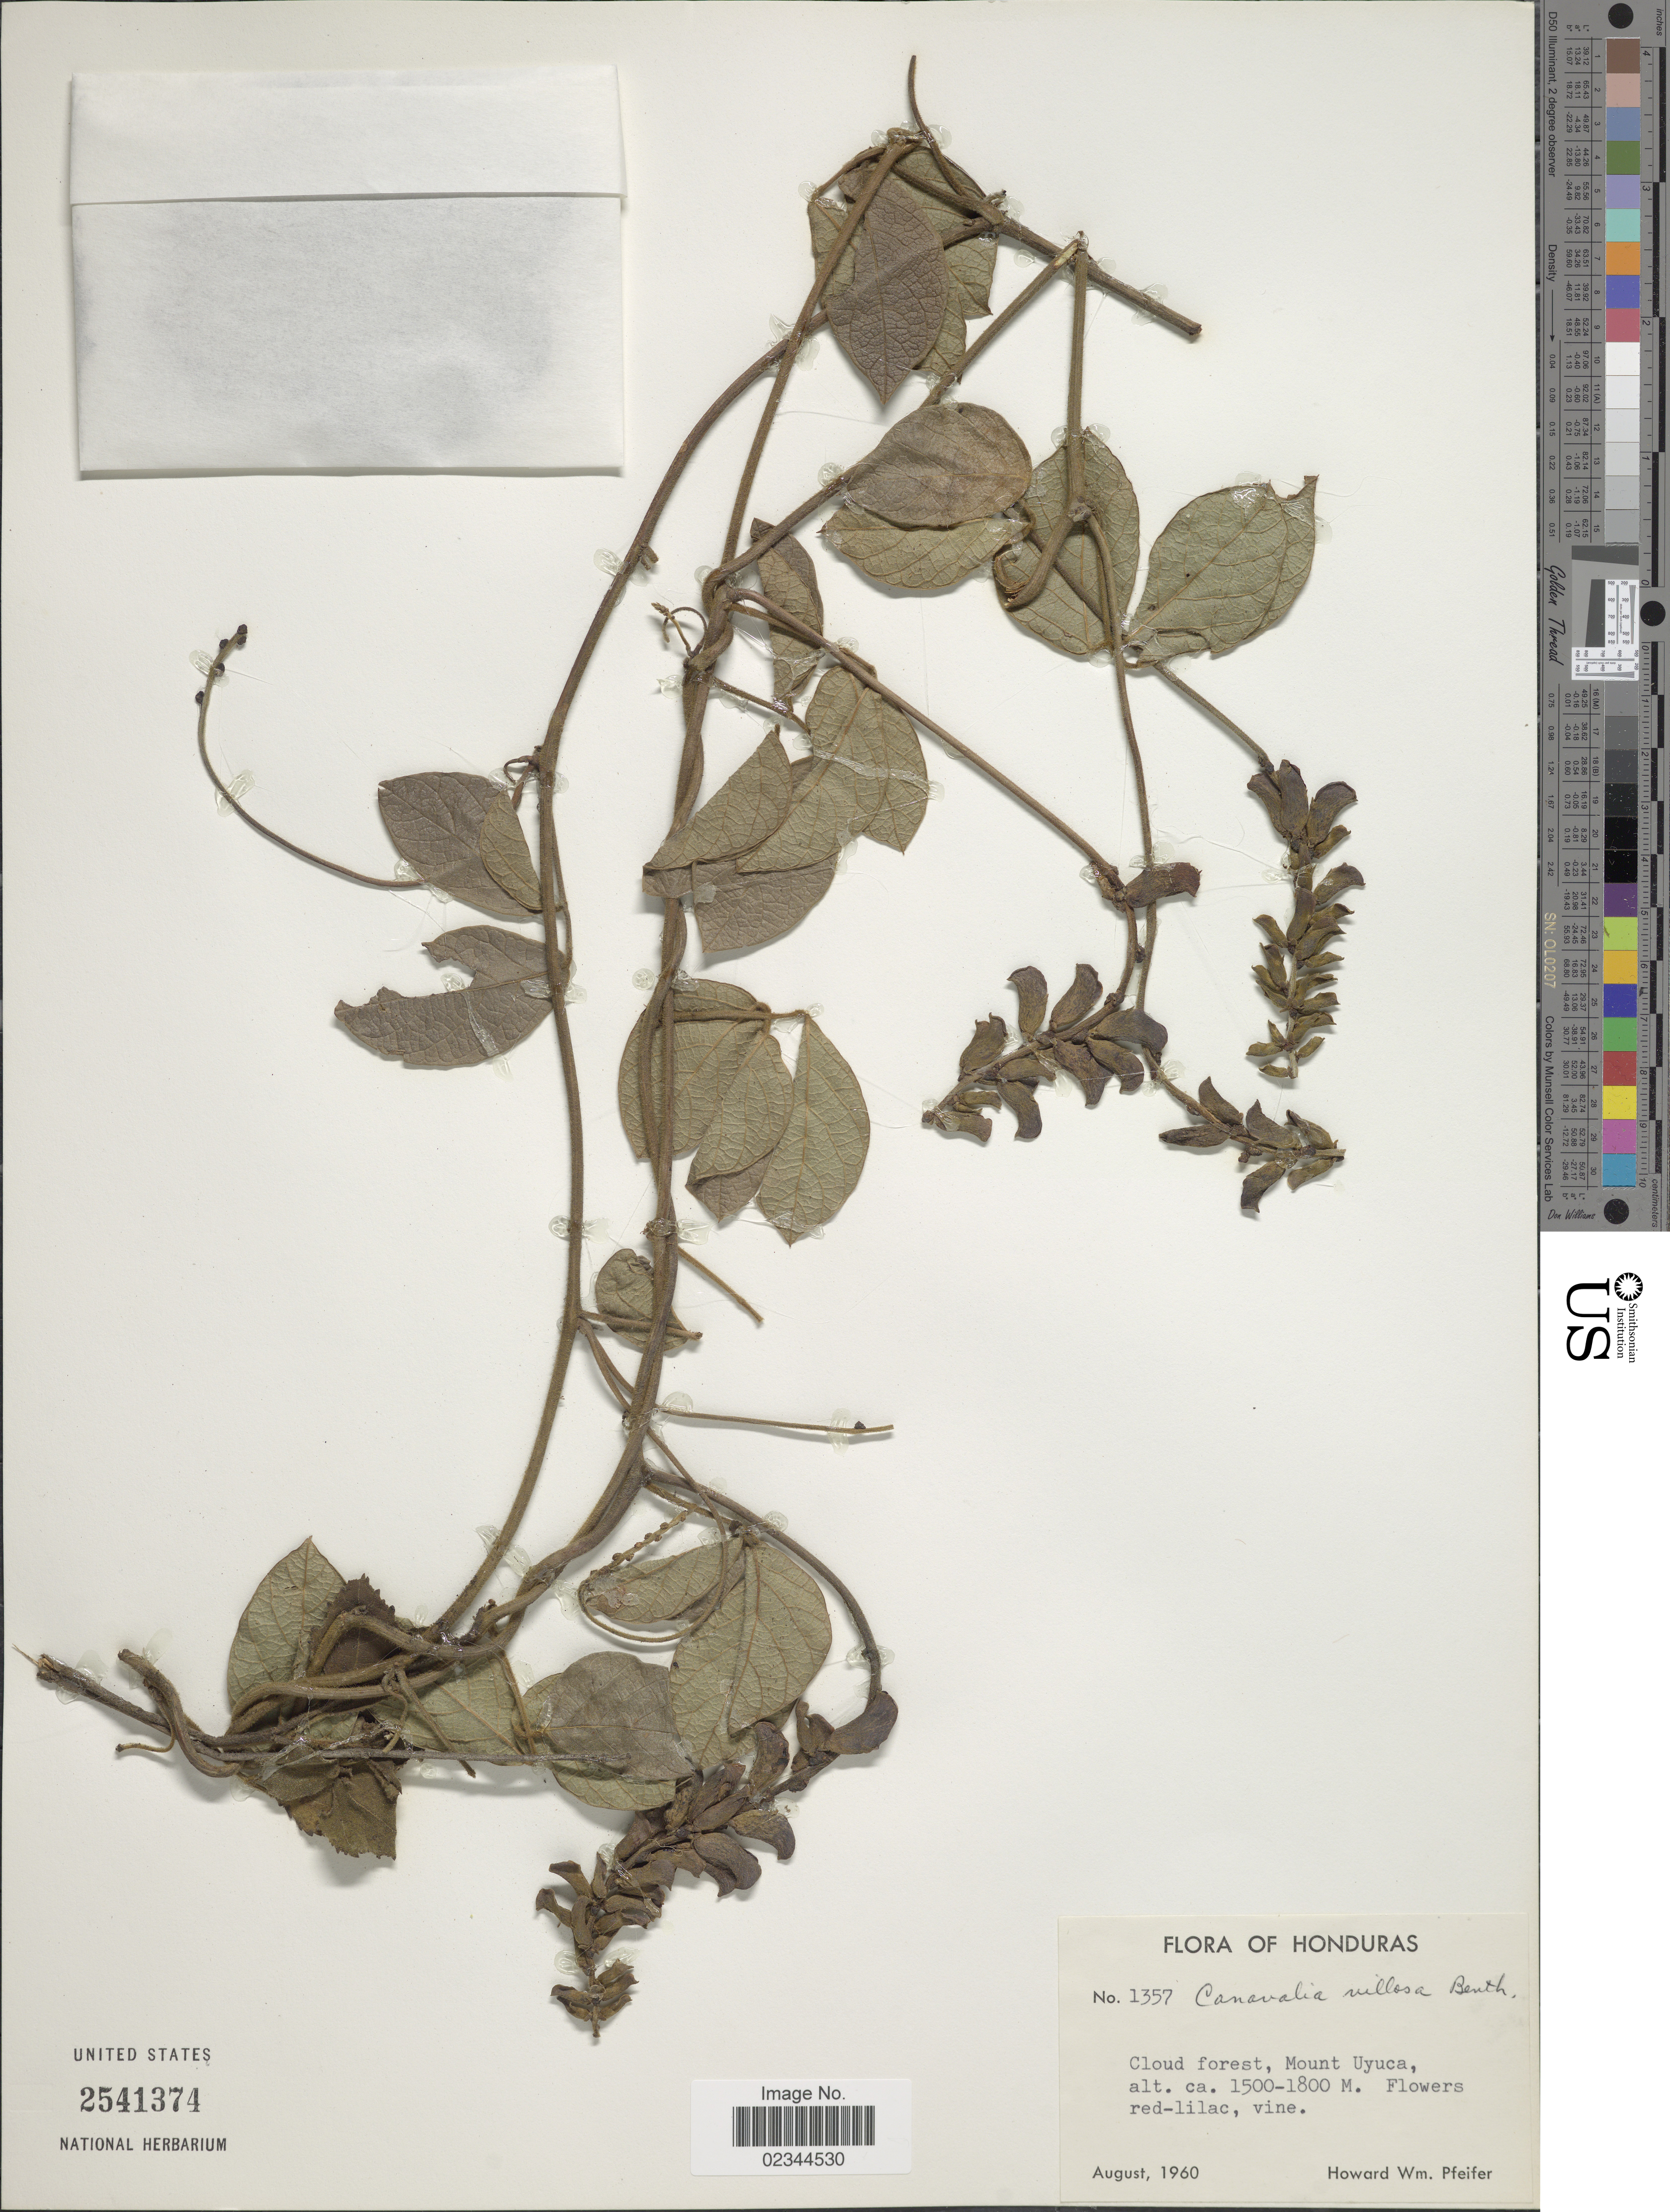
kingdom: Plantae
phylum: Tracheophyta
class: Magnoliopsida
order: Fabales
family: Fabaceae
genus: Canavalia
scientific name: Canavalia villosa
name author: Benth.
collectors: H. W. Pfeifer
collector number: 1357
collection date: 1960-08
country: Honduras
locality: Cloud forest, Mount Uyuca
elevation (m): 1500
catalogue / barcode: US 2541374